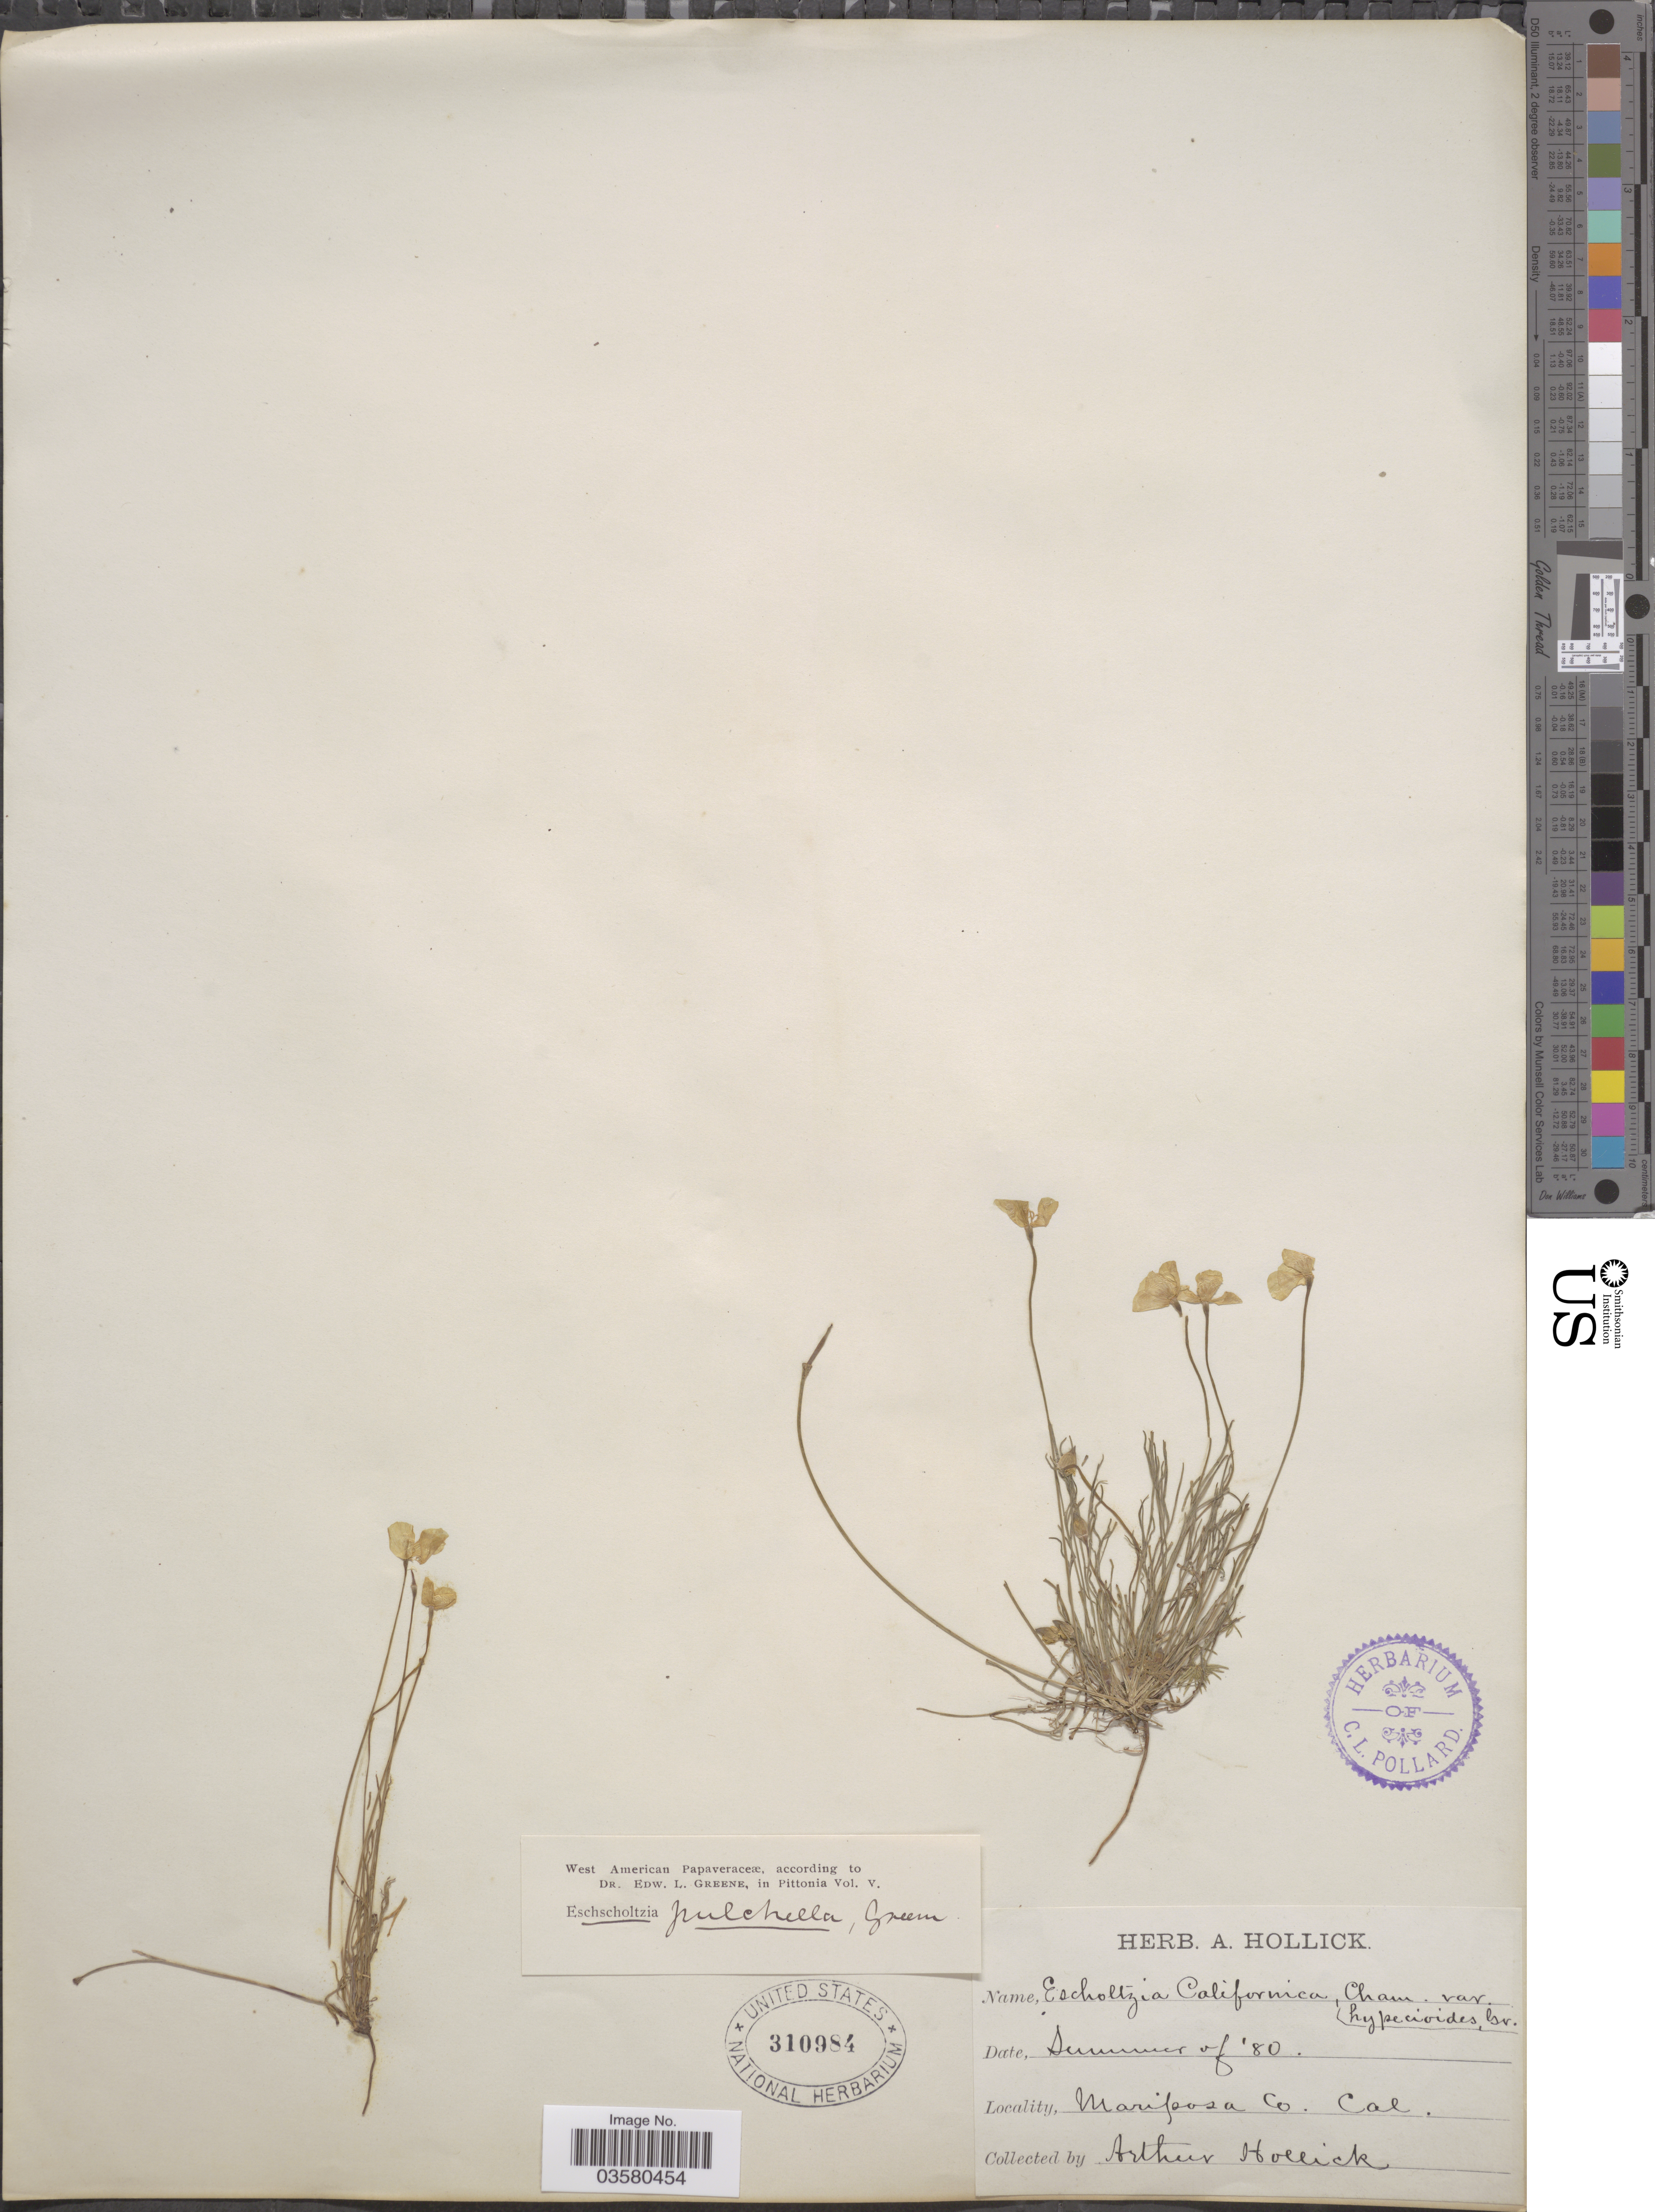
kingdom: Plantae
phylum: Tracheophyta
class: Magnoliopsida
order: Ranunculales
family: Papaveraceae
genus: Eschscholzia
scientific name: Eschscholzia lobbii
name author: Greene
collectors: A. Hollick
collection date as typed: Summer of '80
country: United States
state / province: California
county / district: Mariposa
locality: Mariposa Co.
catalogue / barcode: US 310984